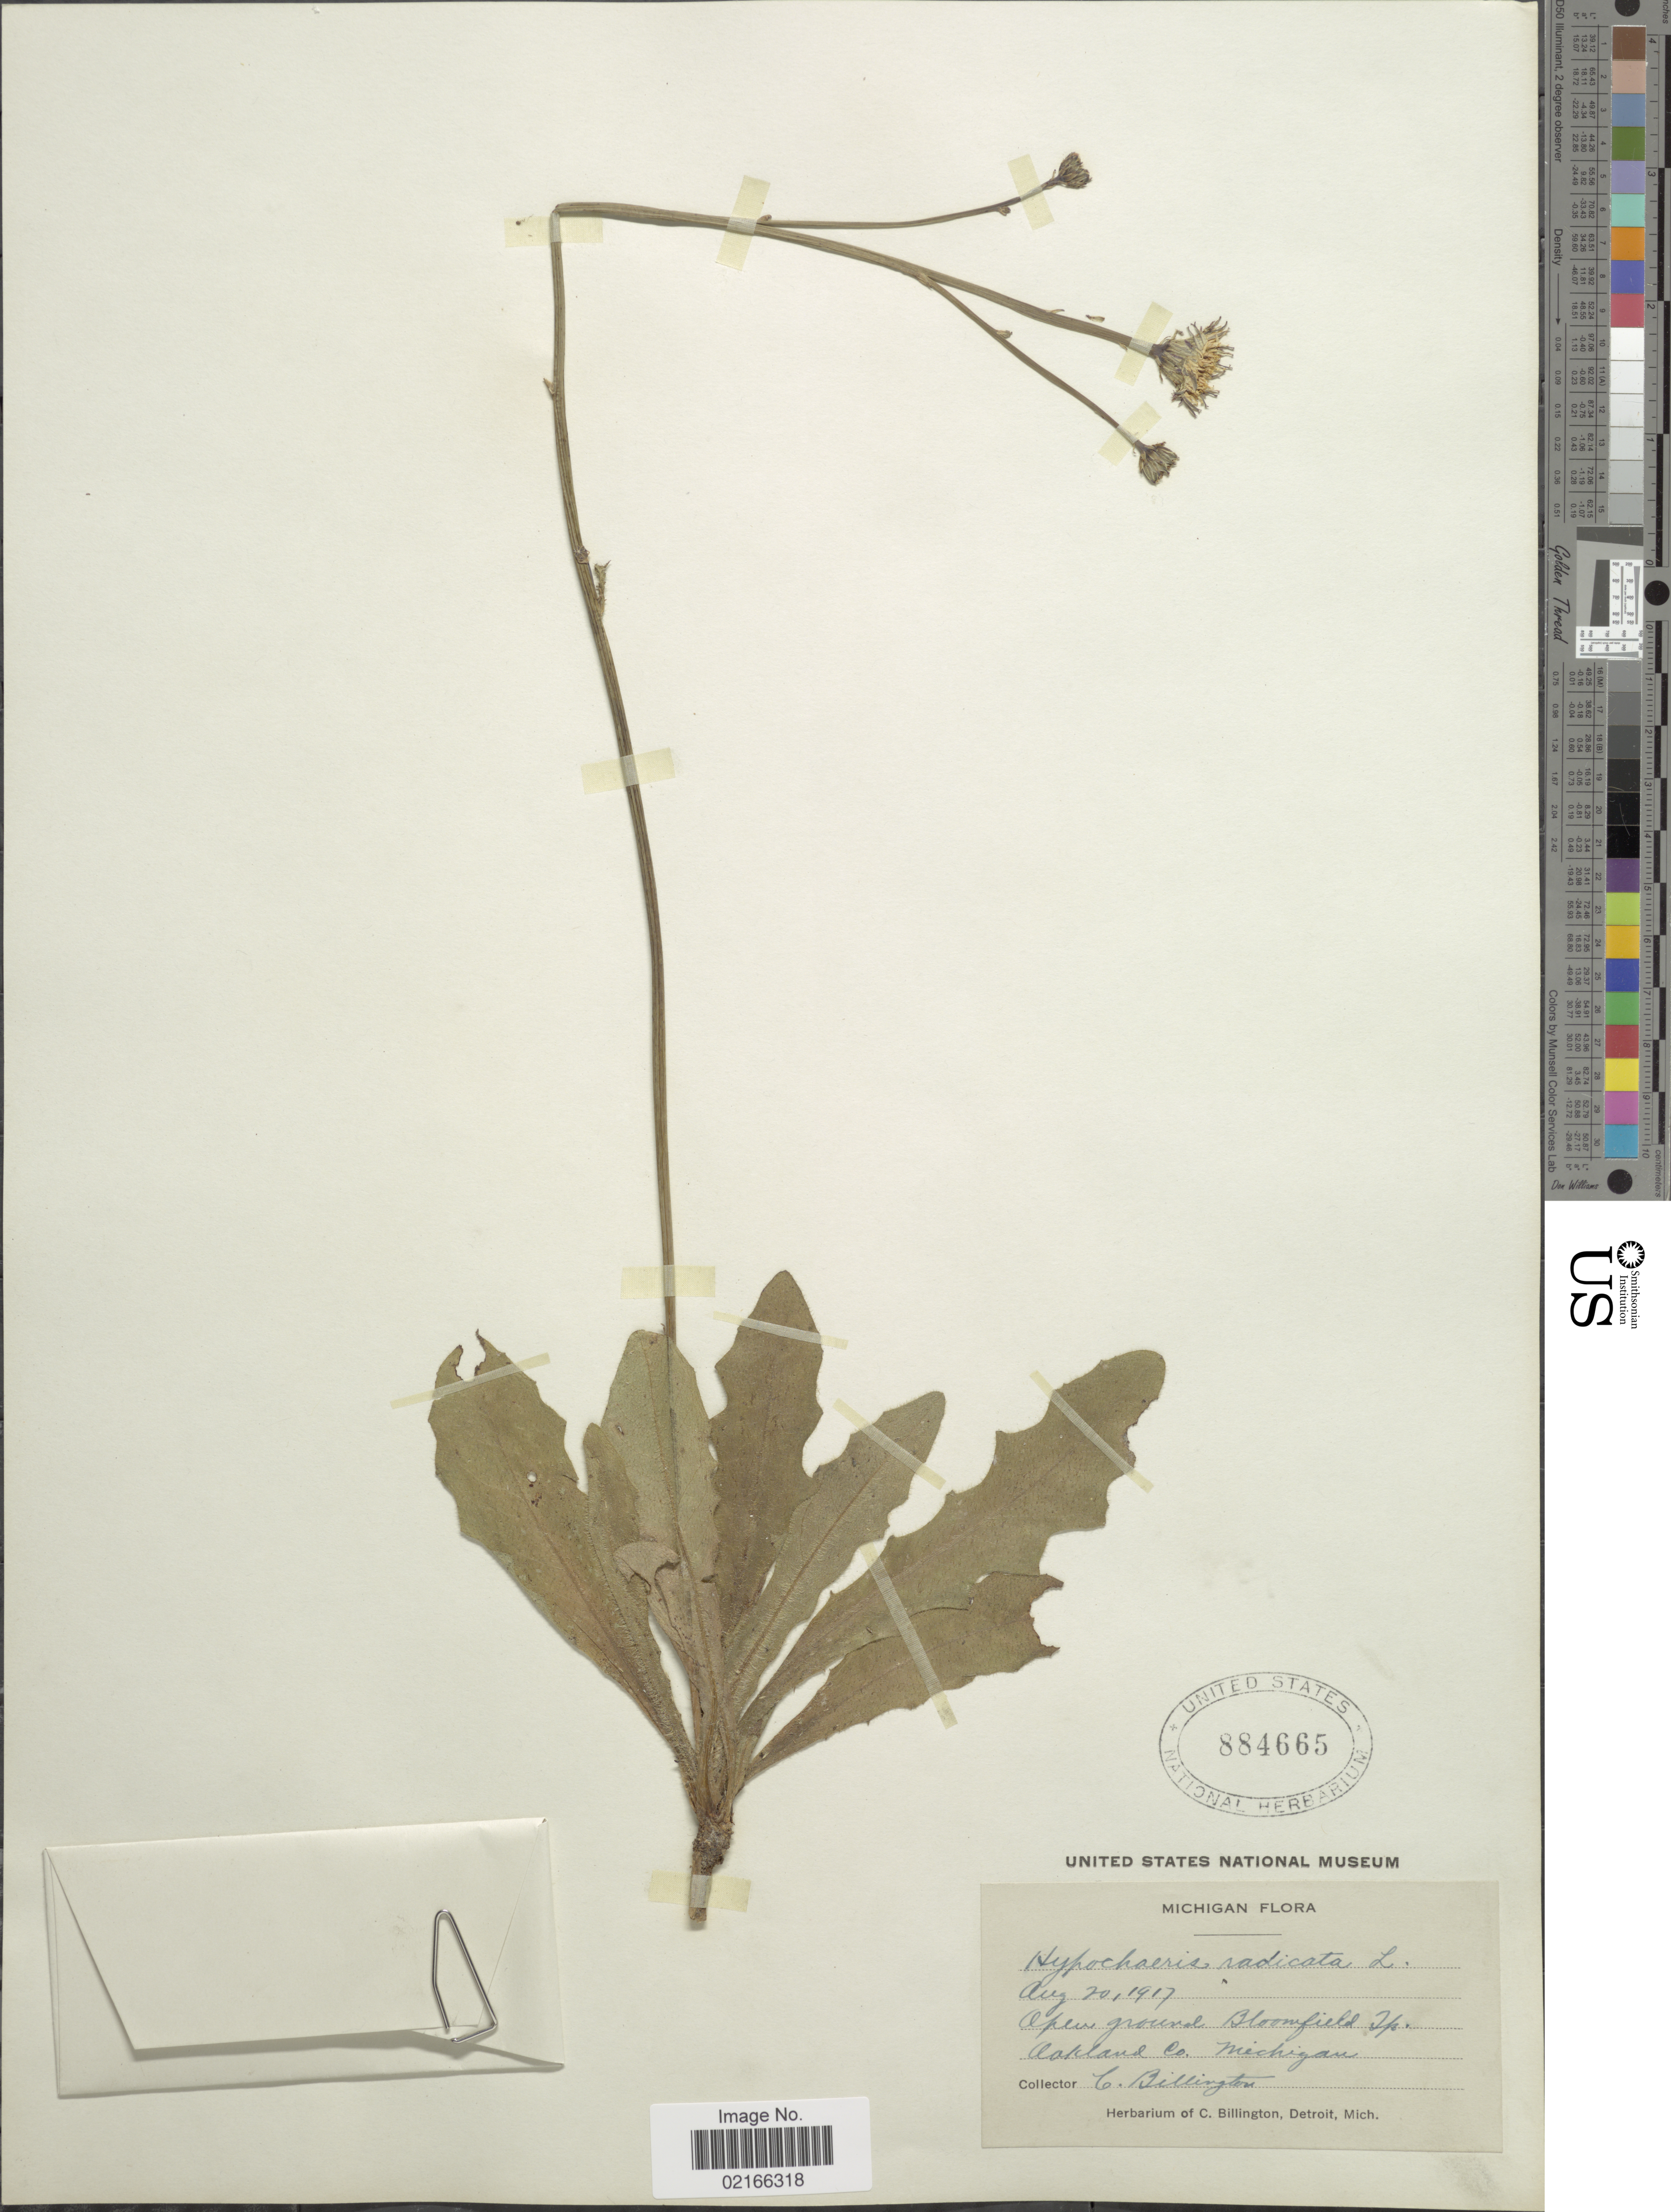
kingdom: Plantae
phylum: Tracheophyta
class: Magnoliopsida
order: Asterales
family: Asteraceae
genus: Hypochaeris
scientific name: Hypochaeris radicata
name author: L.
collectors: C. Billington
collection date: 1917-08-20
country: United States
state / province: Michigan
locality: Bloomfield Tp. Oakland Co.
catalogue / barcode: US 884665